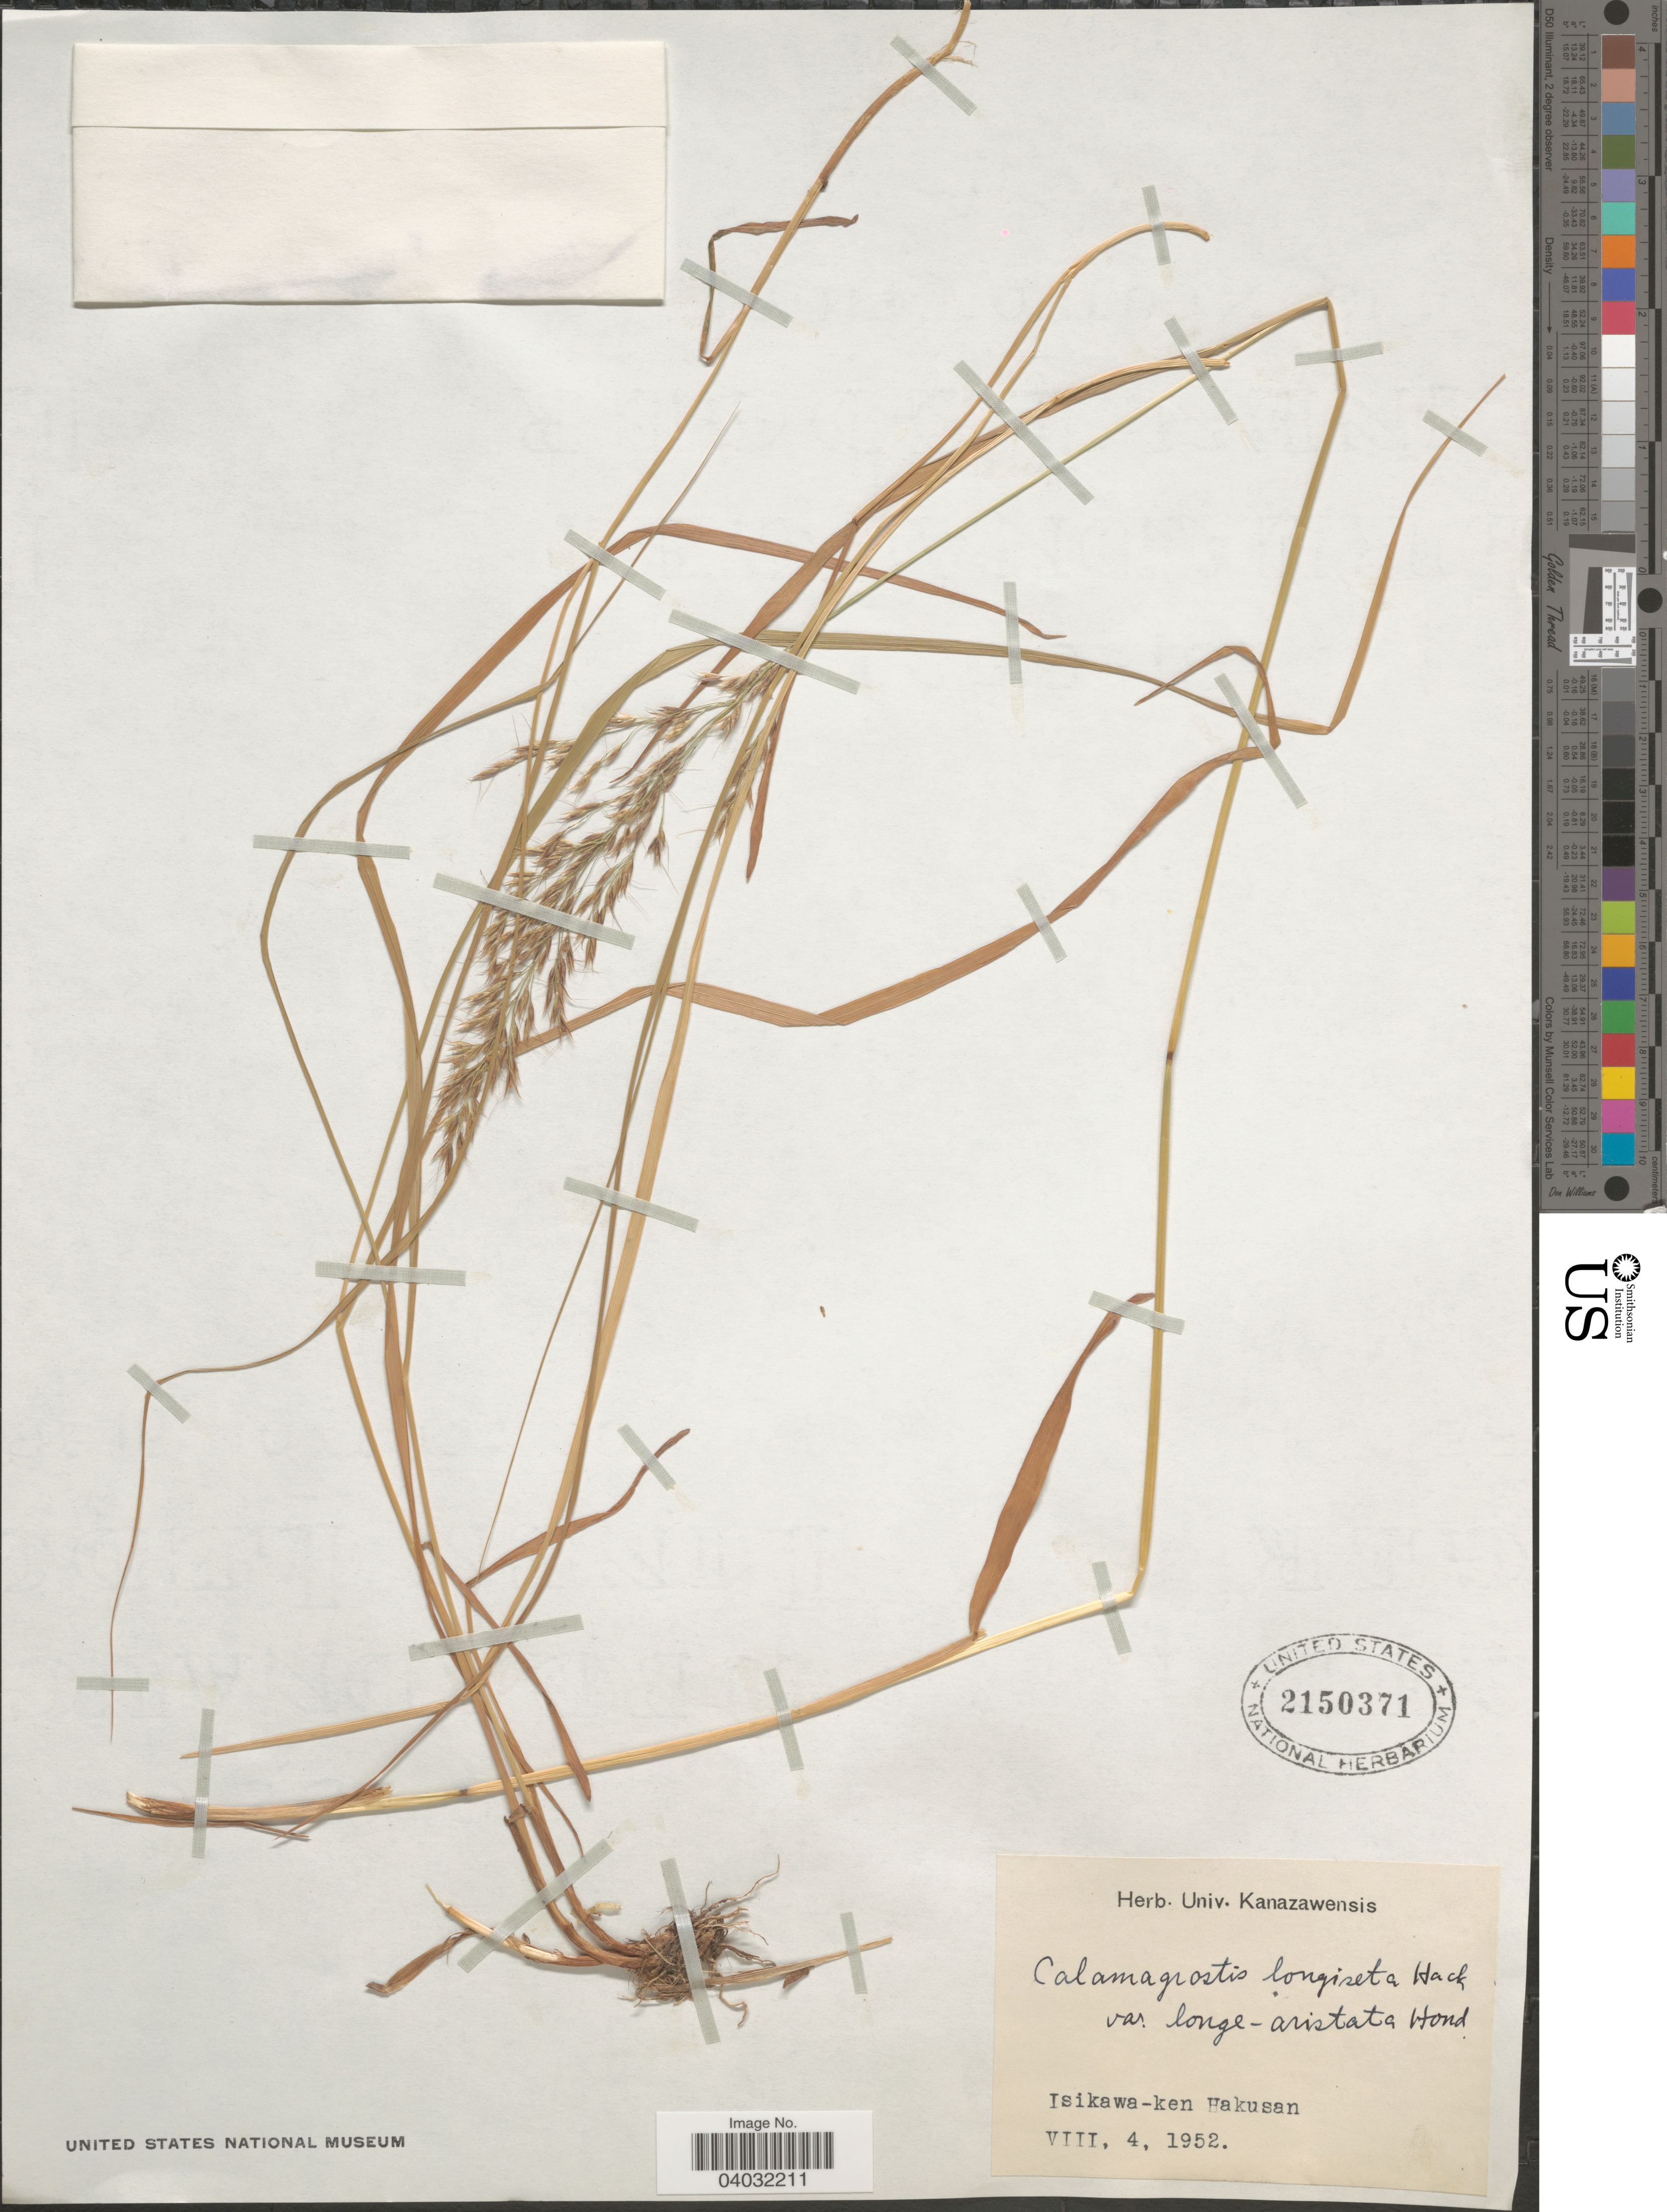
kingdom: Plantae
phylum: Tracheophyta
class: Liliopsida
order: Poales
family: Poaceae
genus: Calamagrostis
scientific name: Calamagrostis longiseta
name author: Hack.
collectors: Ex Herb. Univ. Kanazawensis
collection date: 1952-08-04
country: Japan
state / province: Isikawa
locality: Isikawa-ken Hakusan.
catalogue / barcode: US 2150371